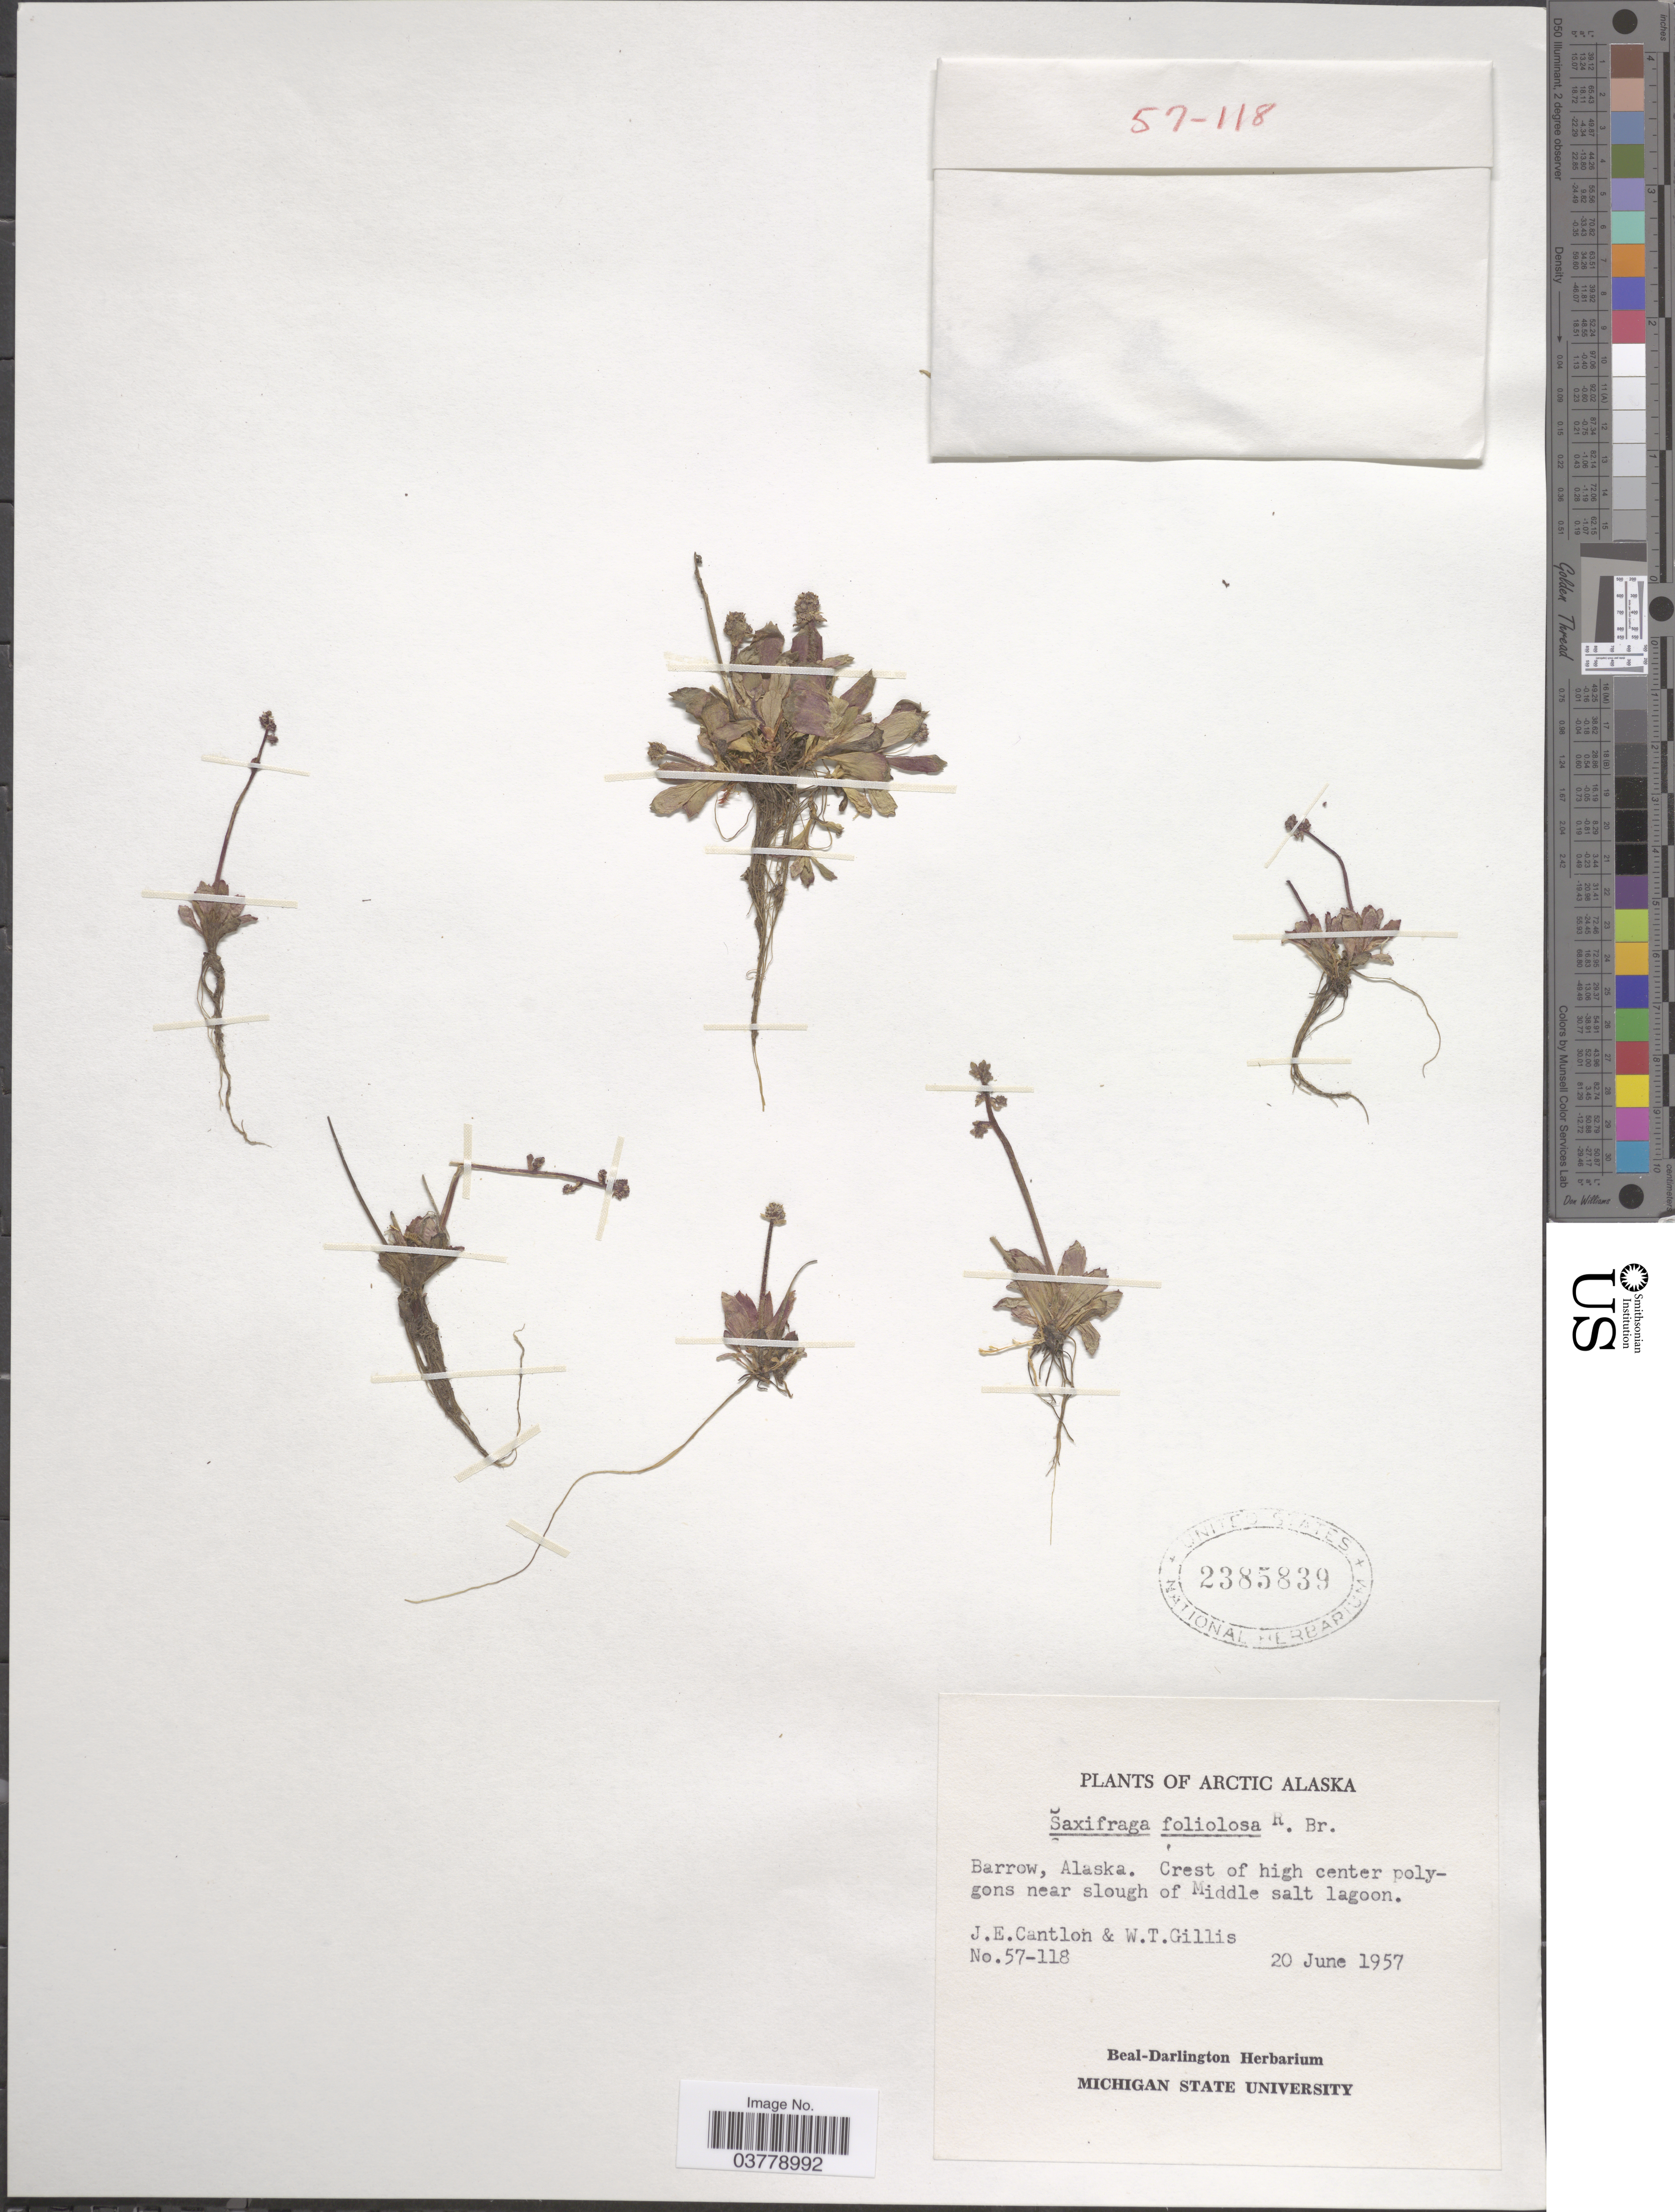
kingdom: Plantae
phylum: Tracheophyta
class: Magnoliopsida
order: Saxifragales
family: Saxifragaceae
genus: Micranthes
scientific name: Micranthes foliolosa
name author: (R. Br.) Gornall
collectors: J. Cantlon & W. T. Gillis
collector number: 57-118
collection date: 1957-06-20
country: United States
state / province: Alaska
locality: Arctic Alaska. Barrow. Crest of high center polygons near slough of Middle salt lagoon.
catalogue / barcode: US 2385839